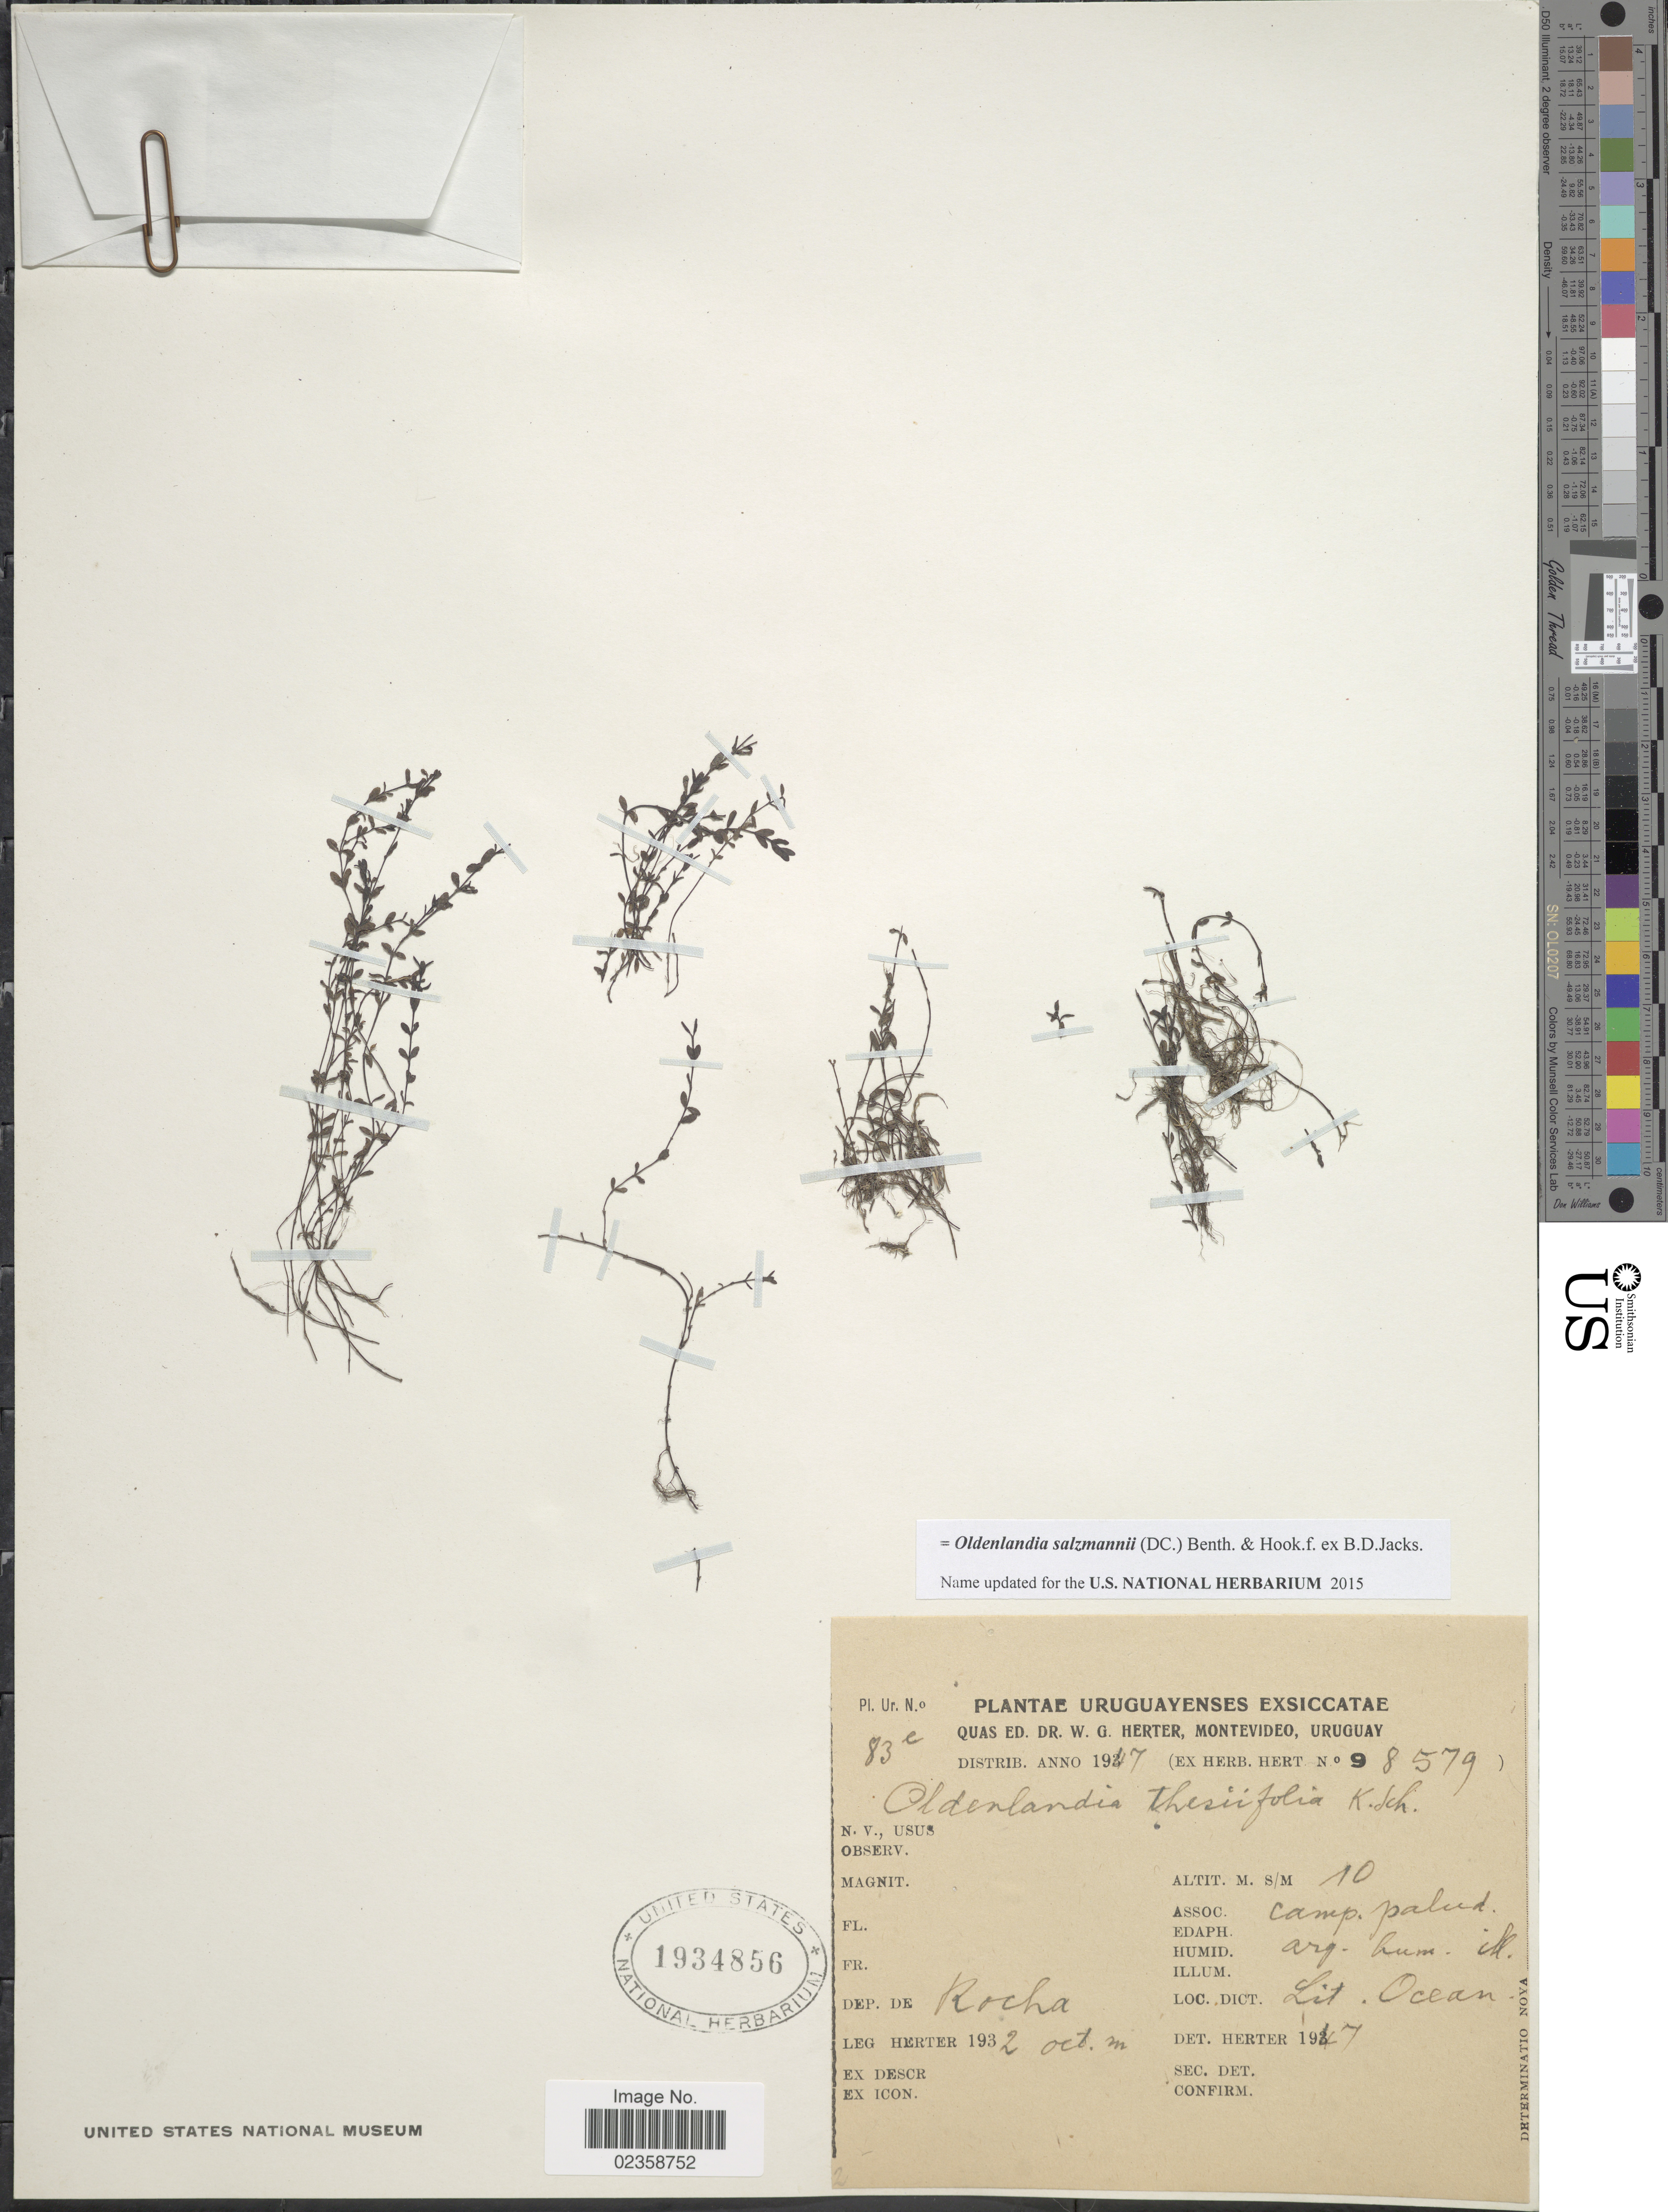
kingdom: Plantae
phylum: Tracheophyta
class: Magnoliopsida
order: Gentianales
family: Rubiaceae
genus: Oldenlandia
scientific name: Oldenlandia salzmannii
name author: (DC.) Benth. & Hook. f. ex B.D. Jacks.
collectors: W. G. Herter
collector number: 83/98579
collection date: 1932-10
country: Uruguay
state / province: Rocha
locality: Uruguayenses. Camp. palud. Loc. Dict.: Lit. Ocean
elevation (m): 10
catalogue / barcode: US 1934856